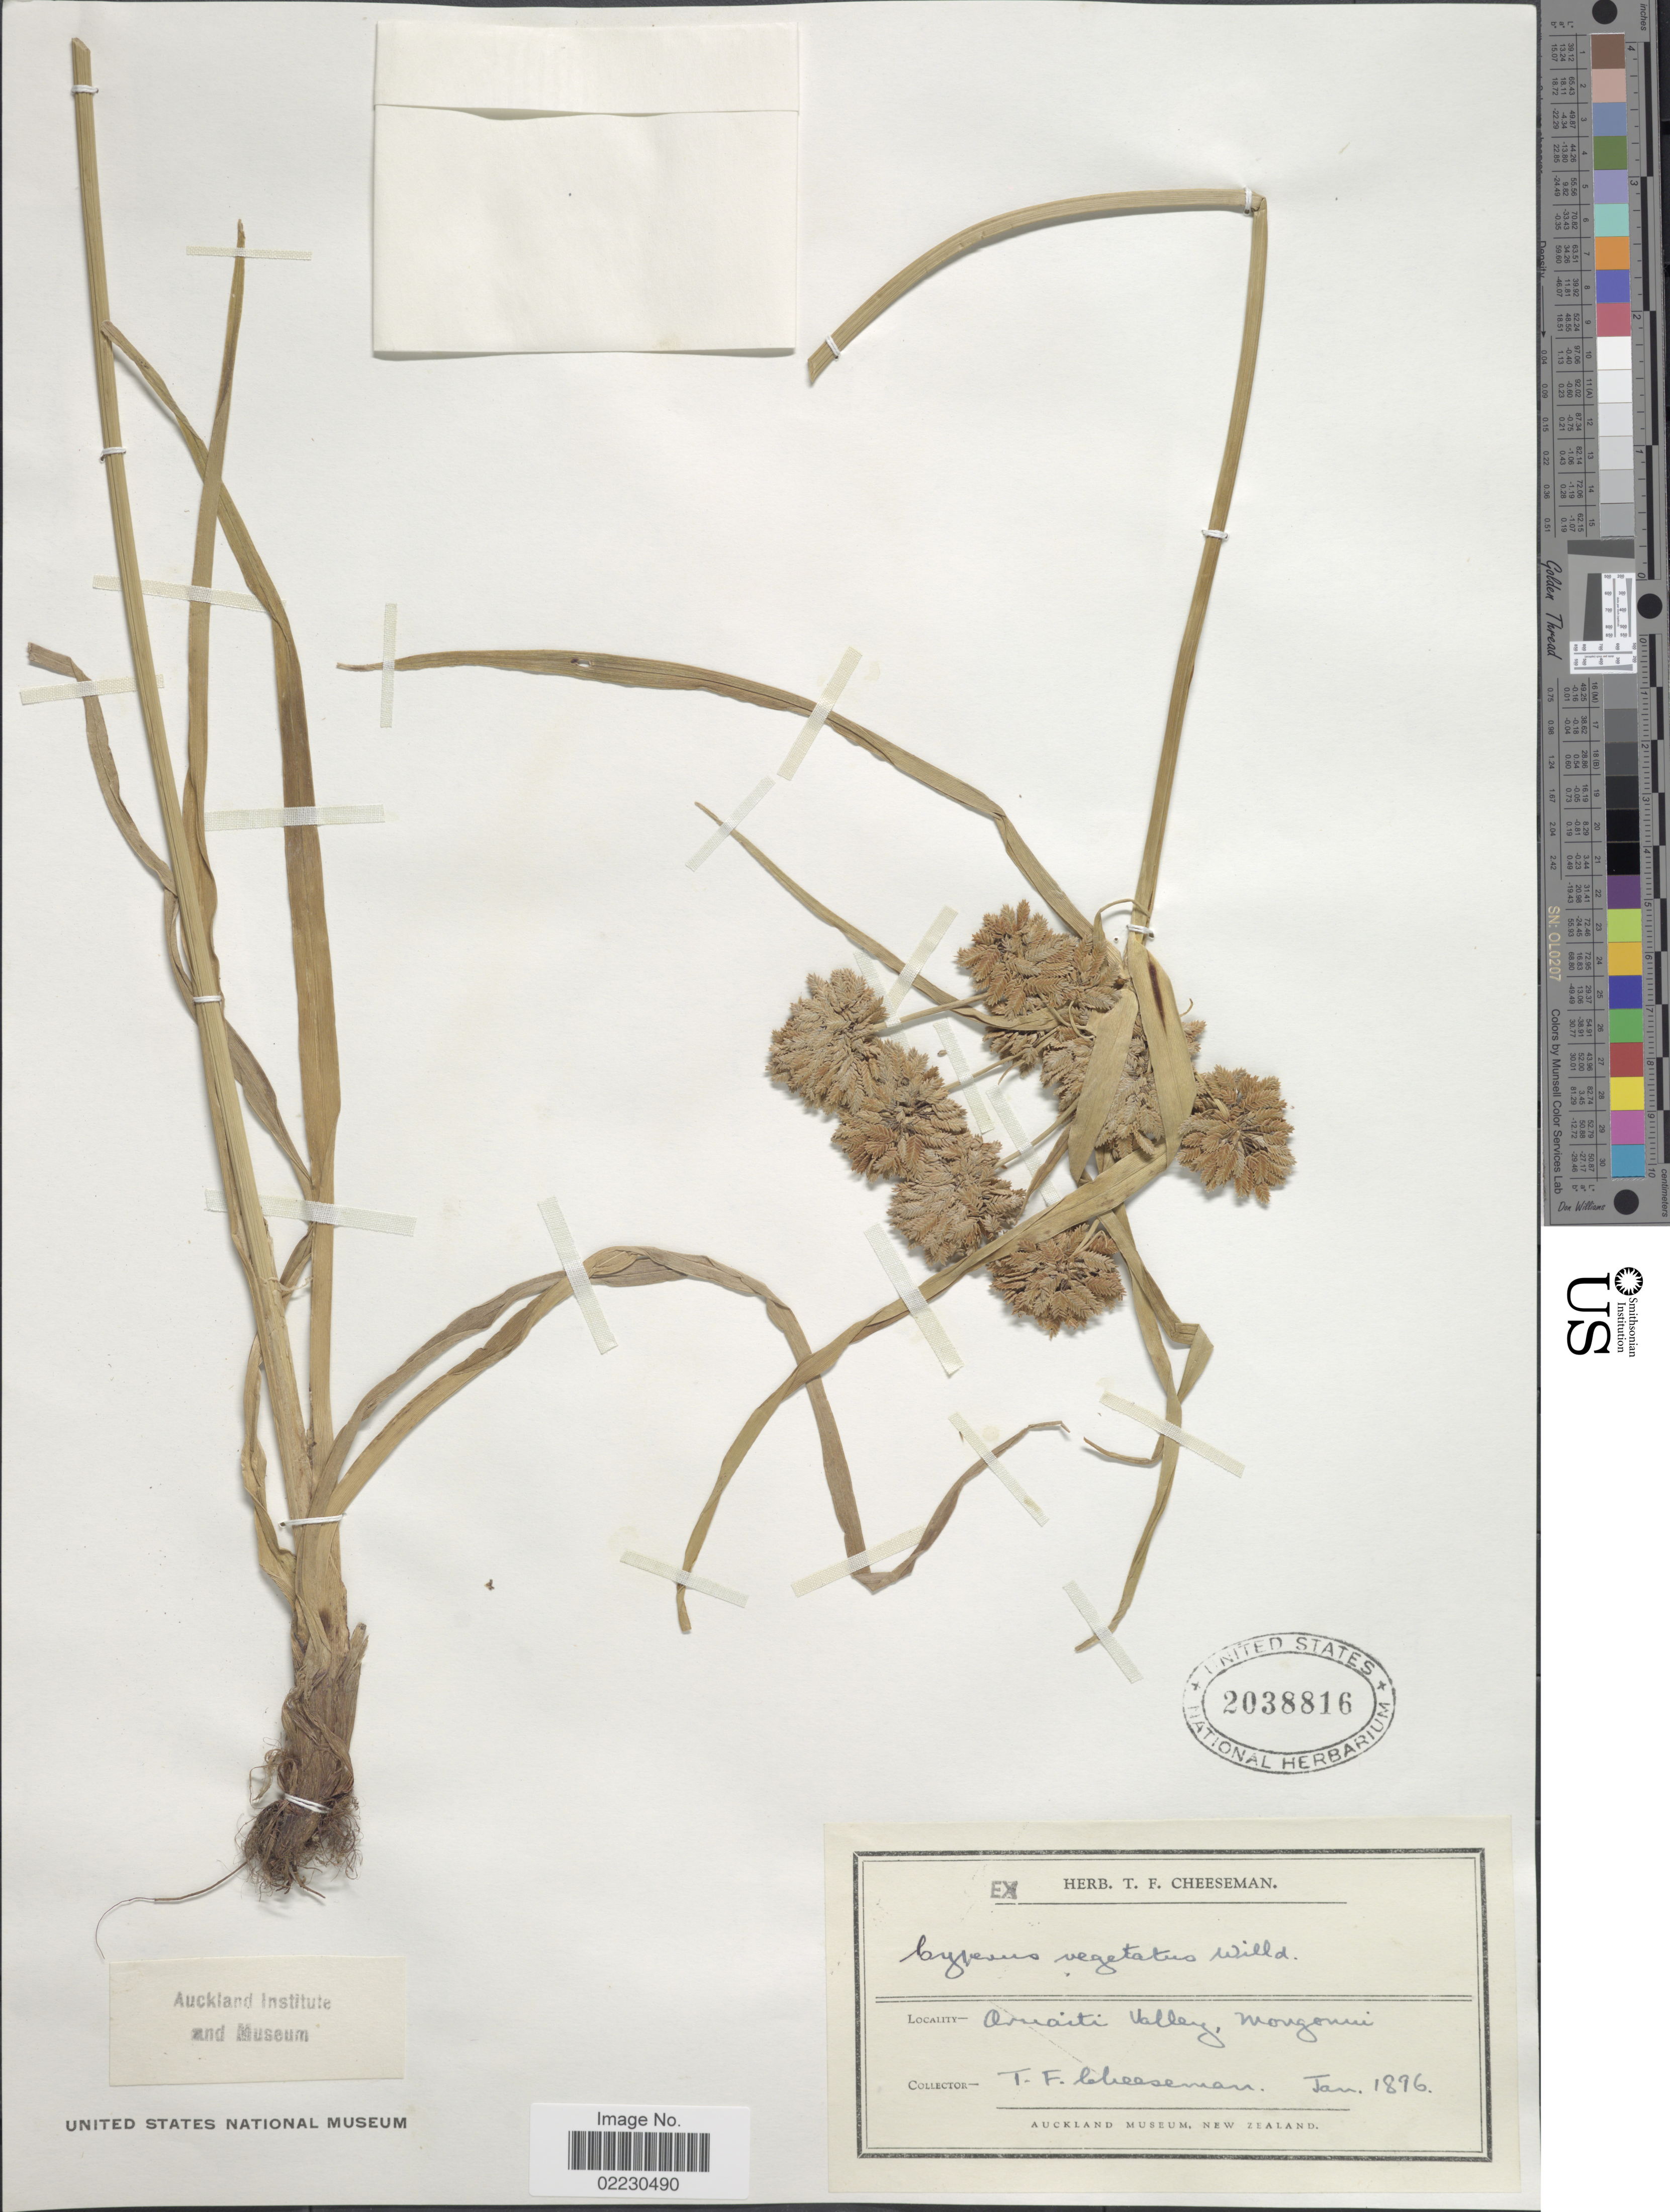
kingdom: Plantae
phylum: Tracheophyta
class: Liliopsida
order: Poales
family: Cyperaceae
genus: Cyperus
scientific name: Cyperus eragrostis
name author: Lam.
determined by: Strong, Mark T., (BOT), Smithsonian Institution - National Museum of Natural History (UNITED STATES)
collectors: T. F. Cheeseman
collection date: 1896-01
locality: Oruaiti Valley, Maunganui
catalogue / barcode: US 2038816